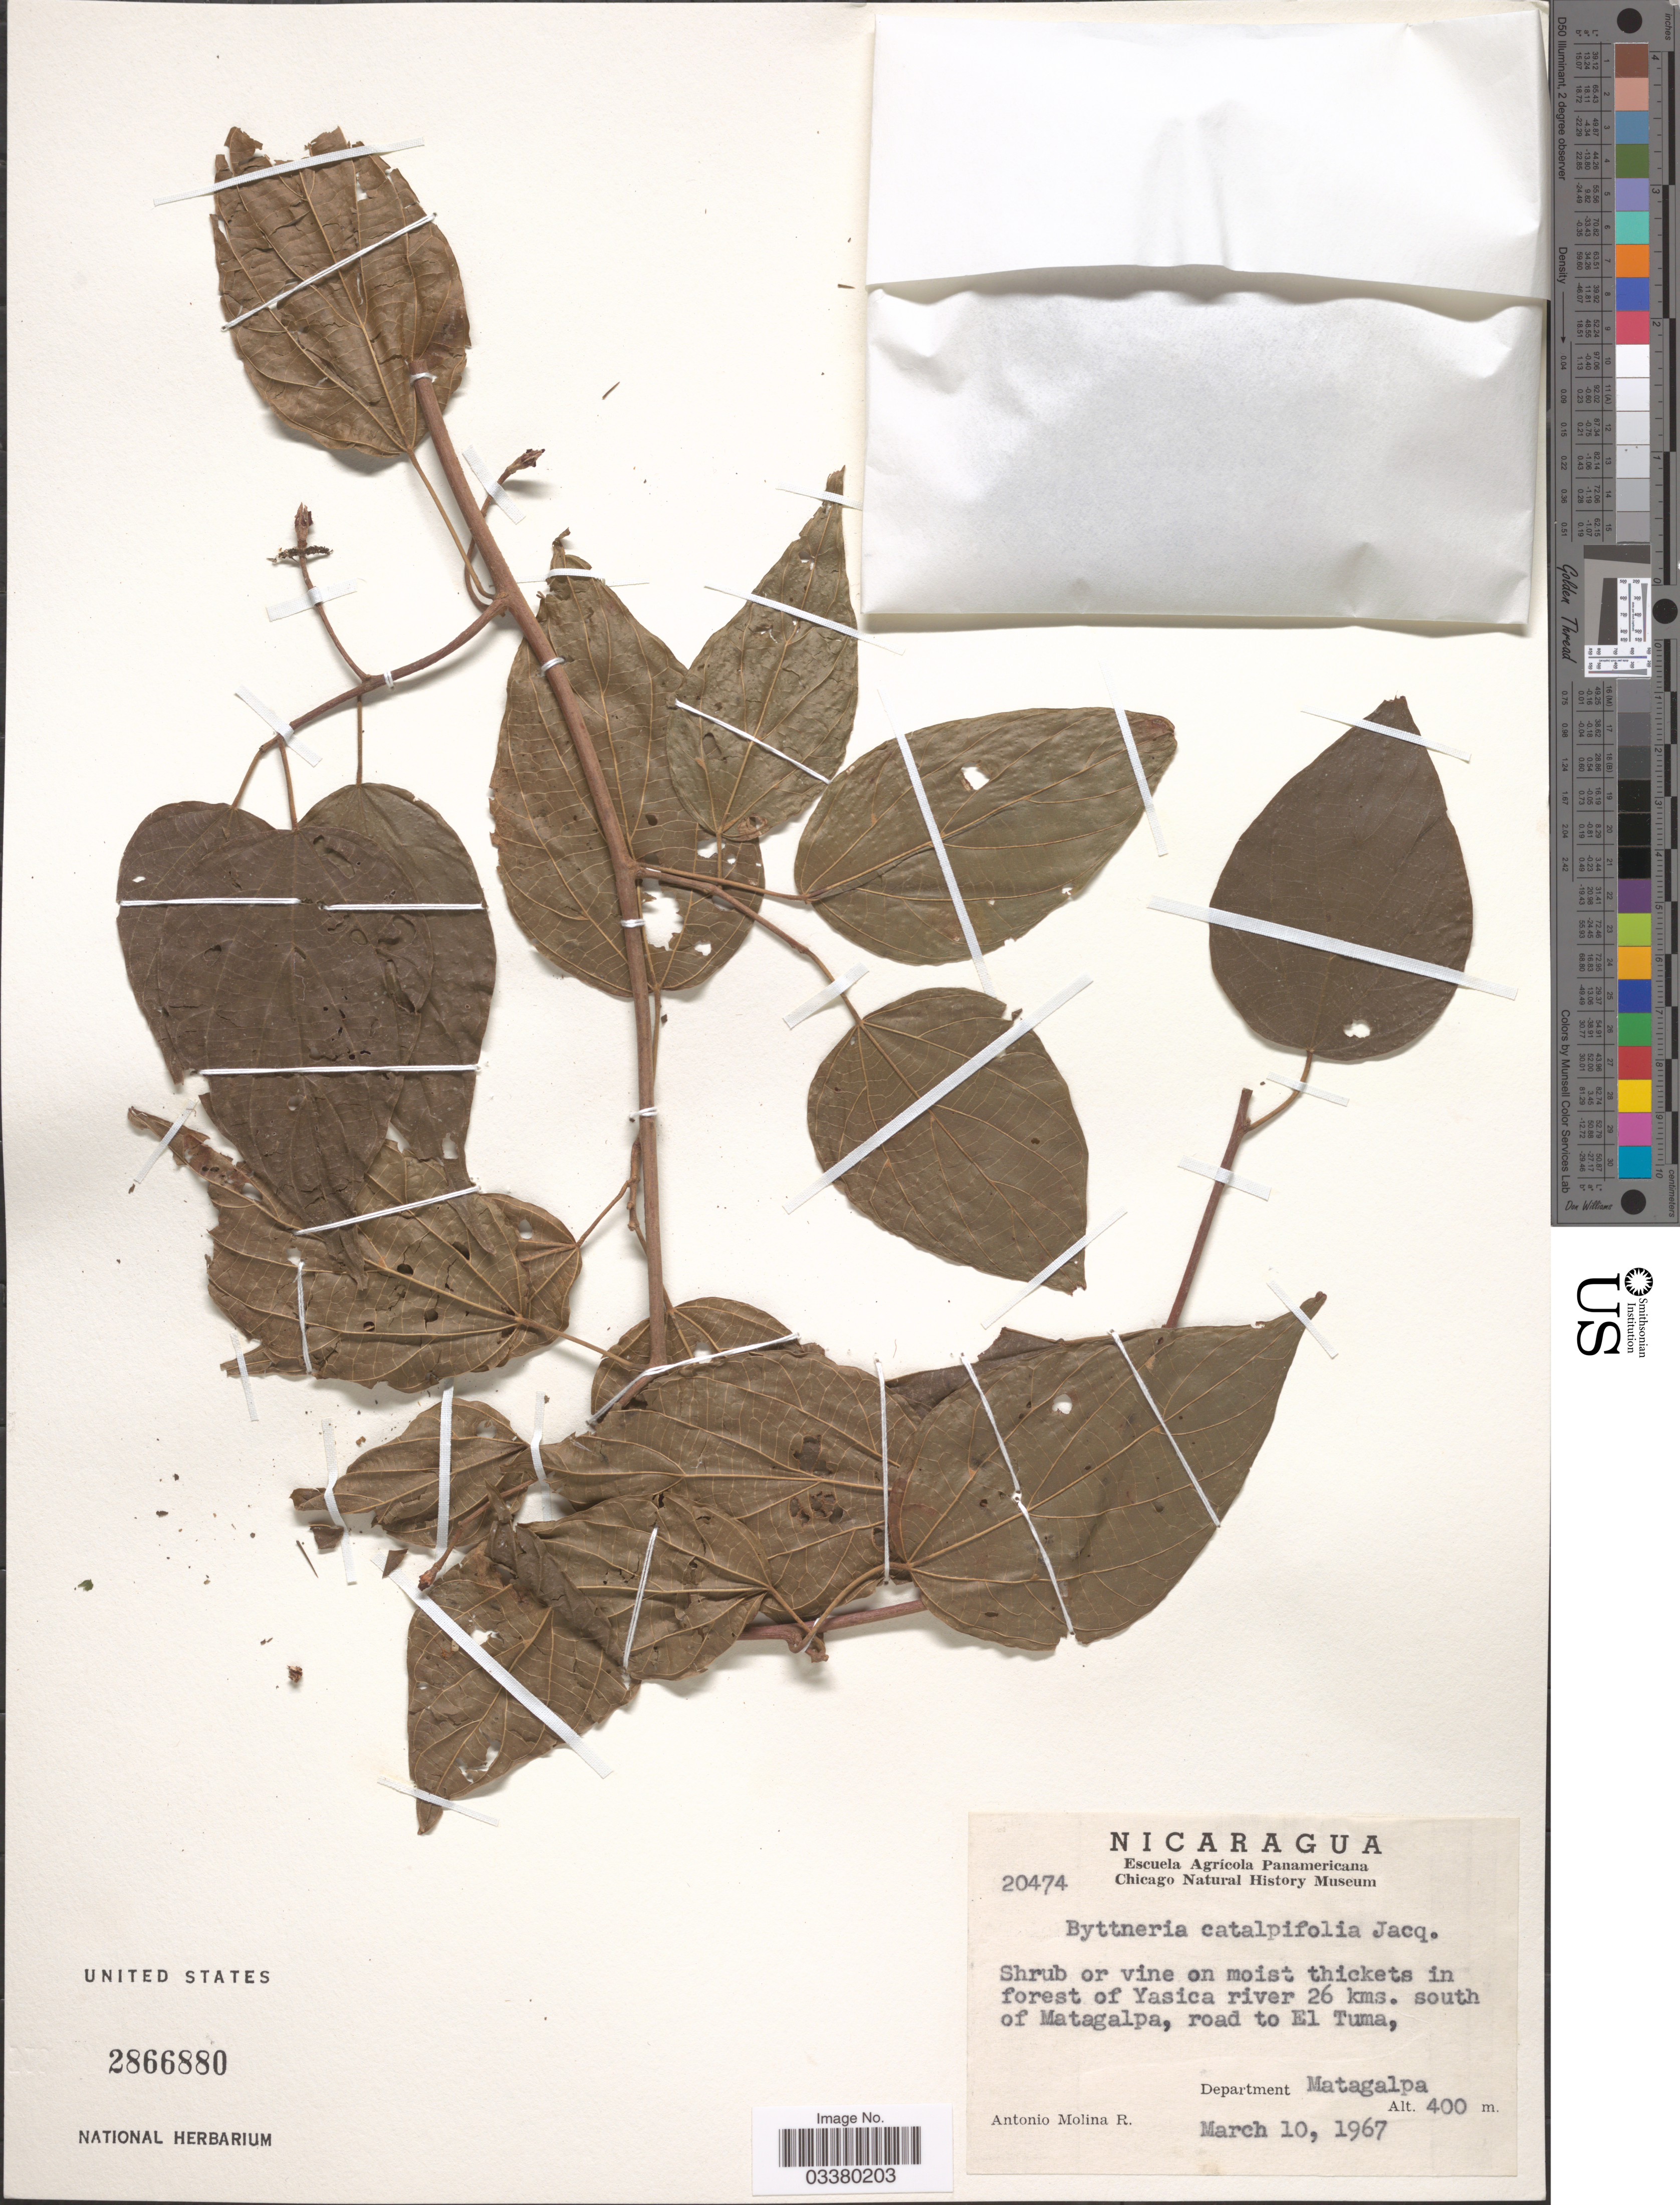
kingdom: Plantae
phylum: Tracheophyta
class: Magnoliopsida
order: Malvales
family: Malvaceae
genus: Byttneria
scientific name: Byttneria catalpifolia subsp. catalpifolia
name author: Jacq.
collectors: A. Molina R.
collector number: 20474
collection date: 1967-03-10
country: Nicaragua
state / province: Matagalpa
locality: Thickets in forest of Yasica river 26 kms. south of Matagalpa, road to El Tuma. Department Matagalpa.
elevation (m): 400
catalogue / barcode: US 2866880